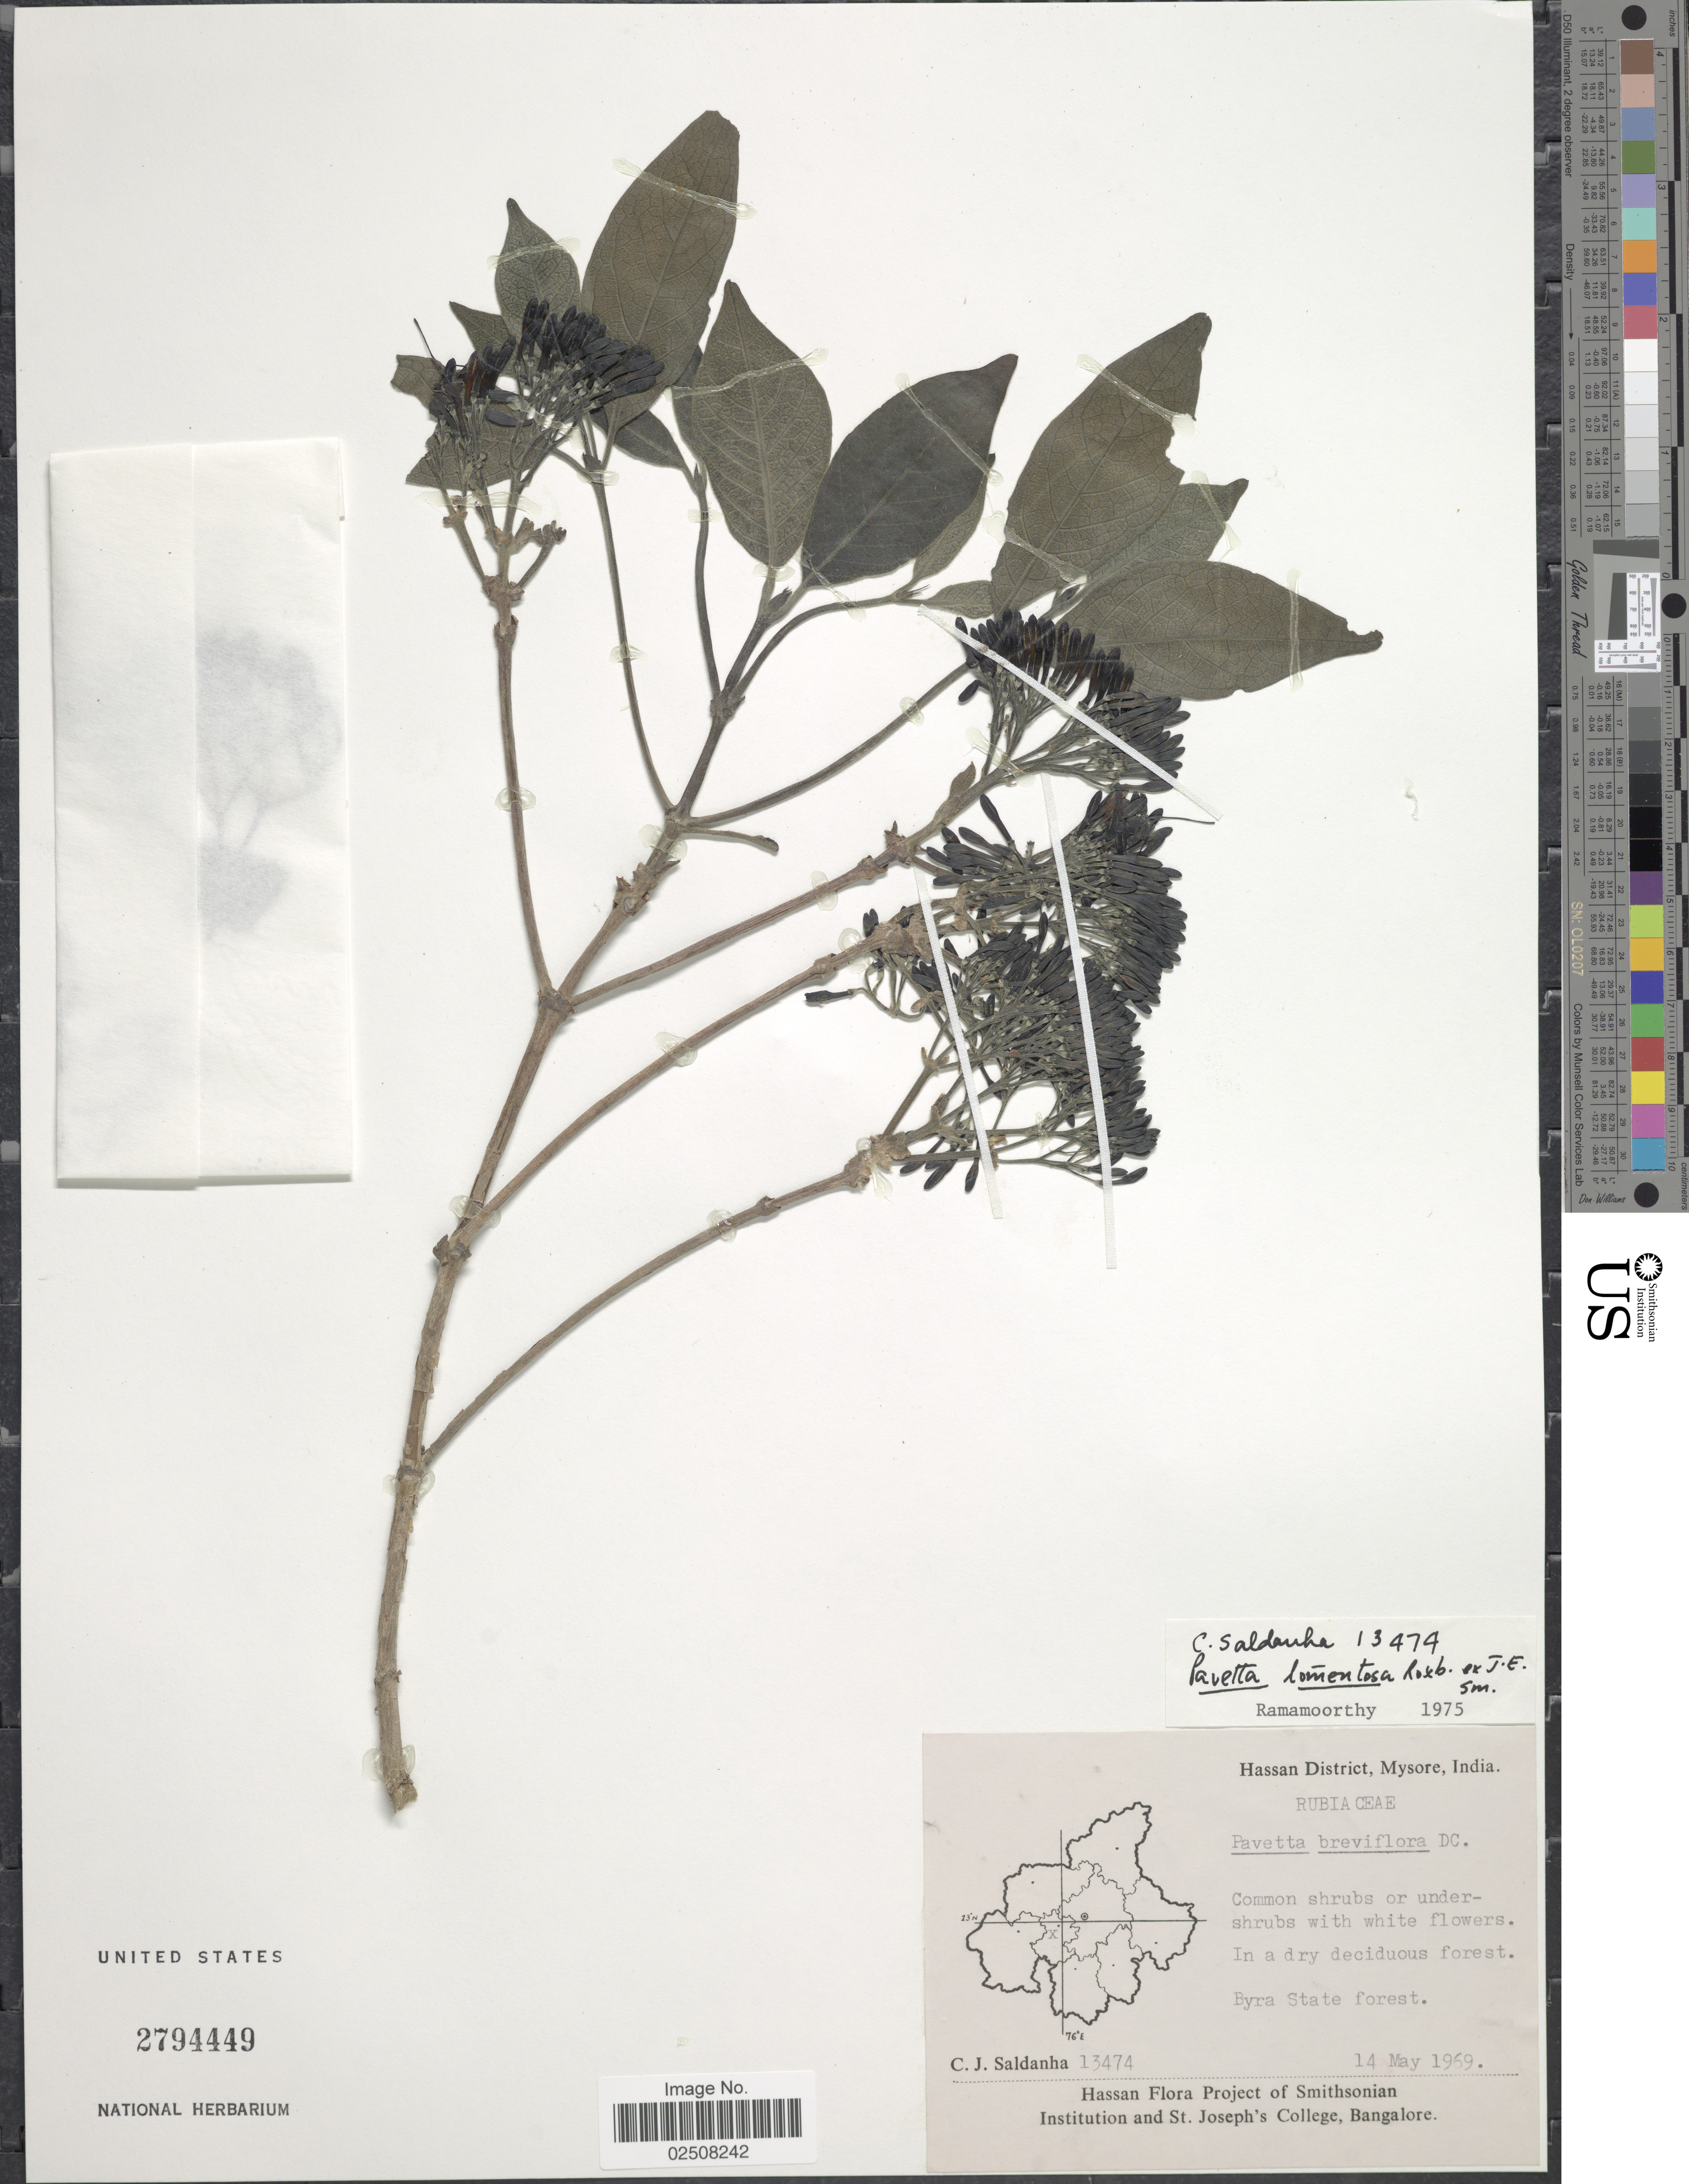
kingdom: Plantae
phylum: Tracheophyta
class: Magnoliopsida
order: Gentianales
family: Rubiaceae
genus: Pavetta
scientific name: Pavetta tomentosa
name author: Roxb. ex Sm.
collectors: C. J. Saldanha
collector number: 13474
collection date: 1969-05-14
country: India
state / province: Karnataka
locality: Hassan District, Mysore, In a dry deciduous forest, Byra State Forest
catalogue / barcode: US 2794449